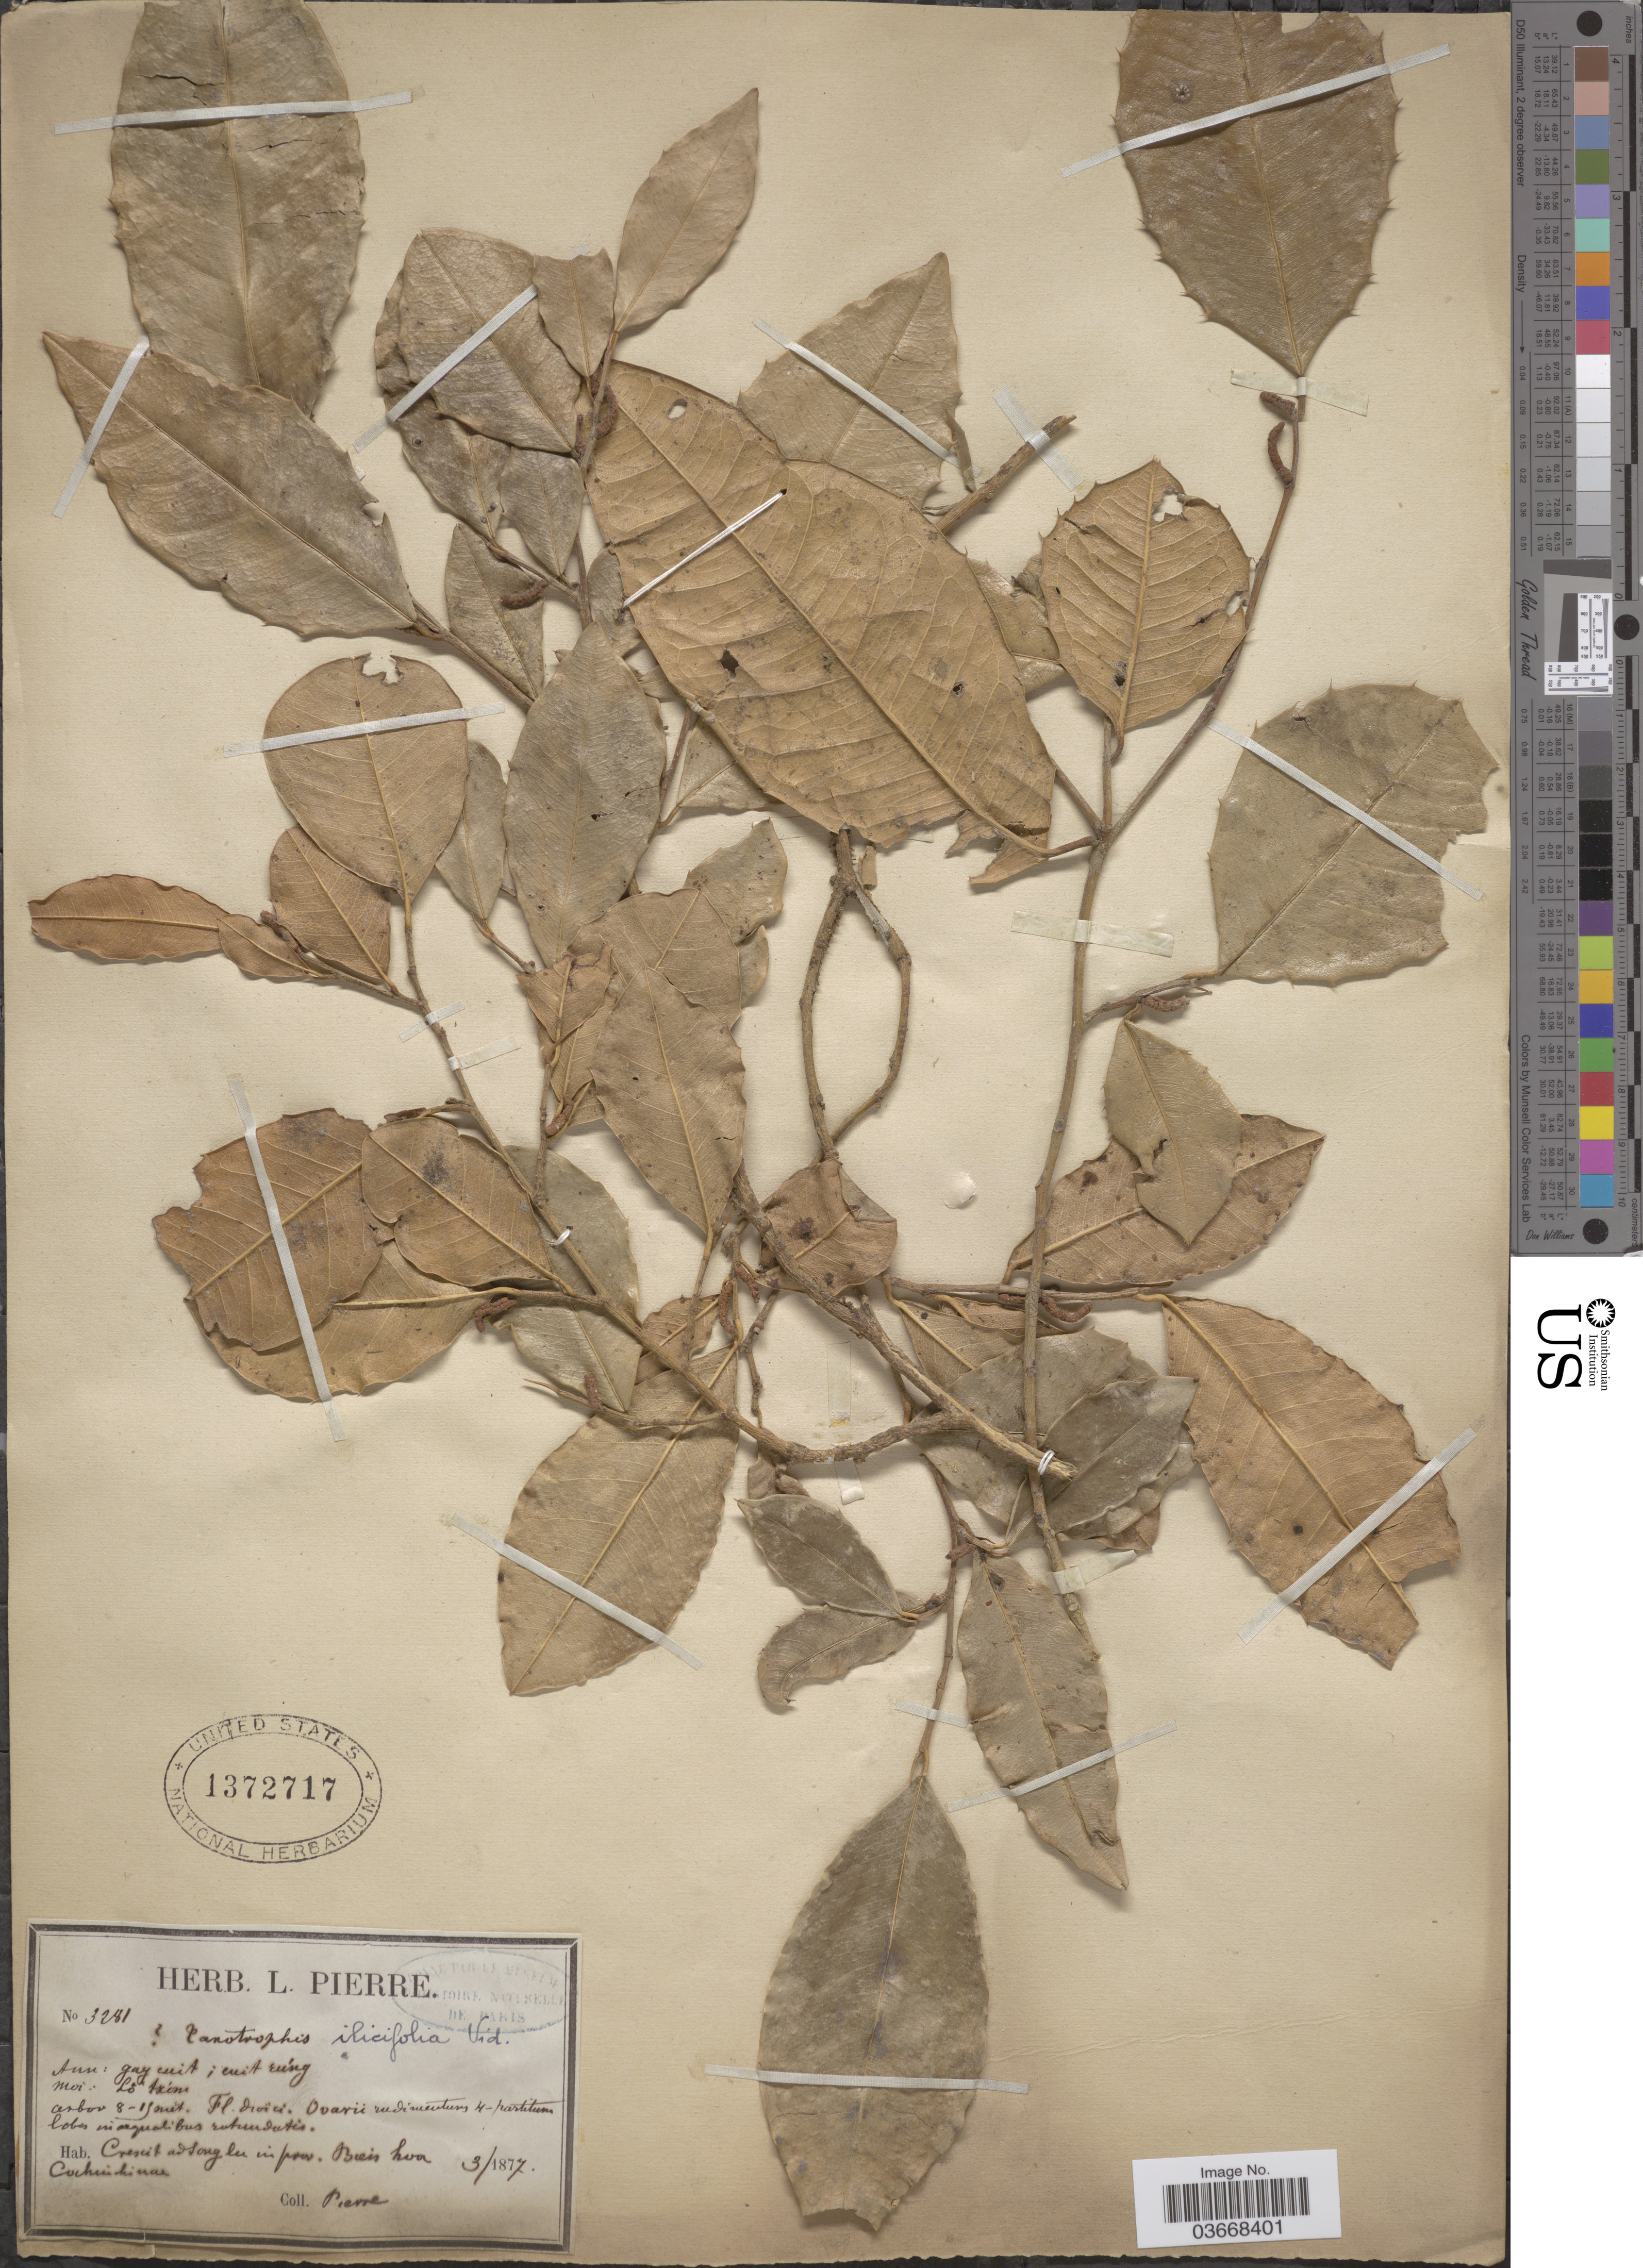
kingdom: Plantae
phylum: Tracheophyta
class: Magnoliopsida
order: Rosales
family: Moraceae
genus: Taxotrophis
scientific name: Taxotrophis ilicifolia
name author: (Kurz) S. Vidal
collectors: L. Pierre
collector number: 3281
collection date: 1877-03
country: Vietnam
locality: Crescit adsonglu in prov. Bien hoa Cochinchinae.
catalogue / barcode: US 1372717